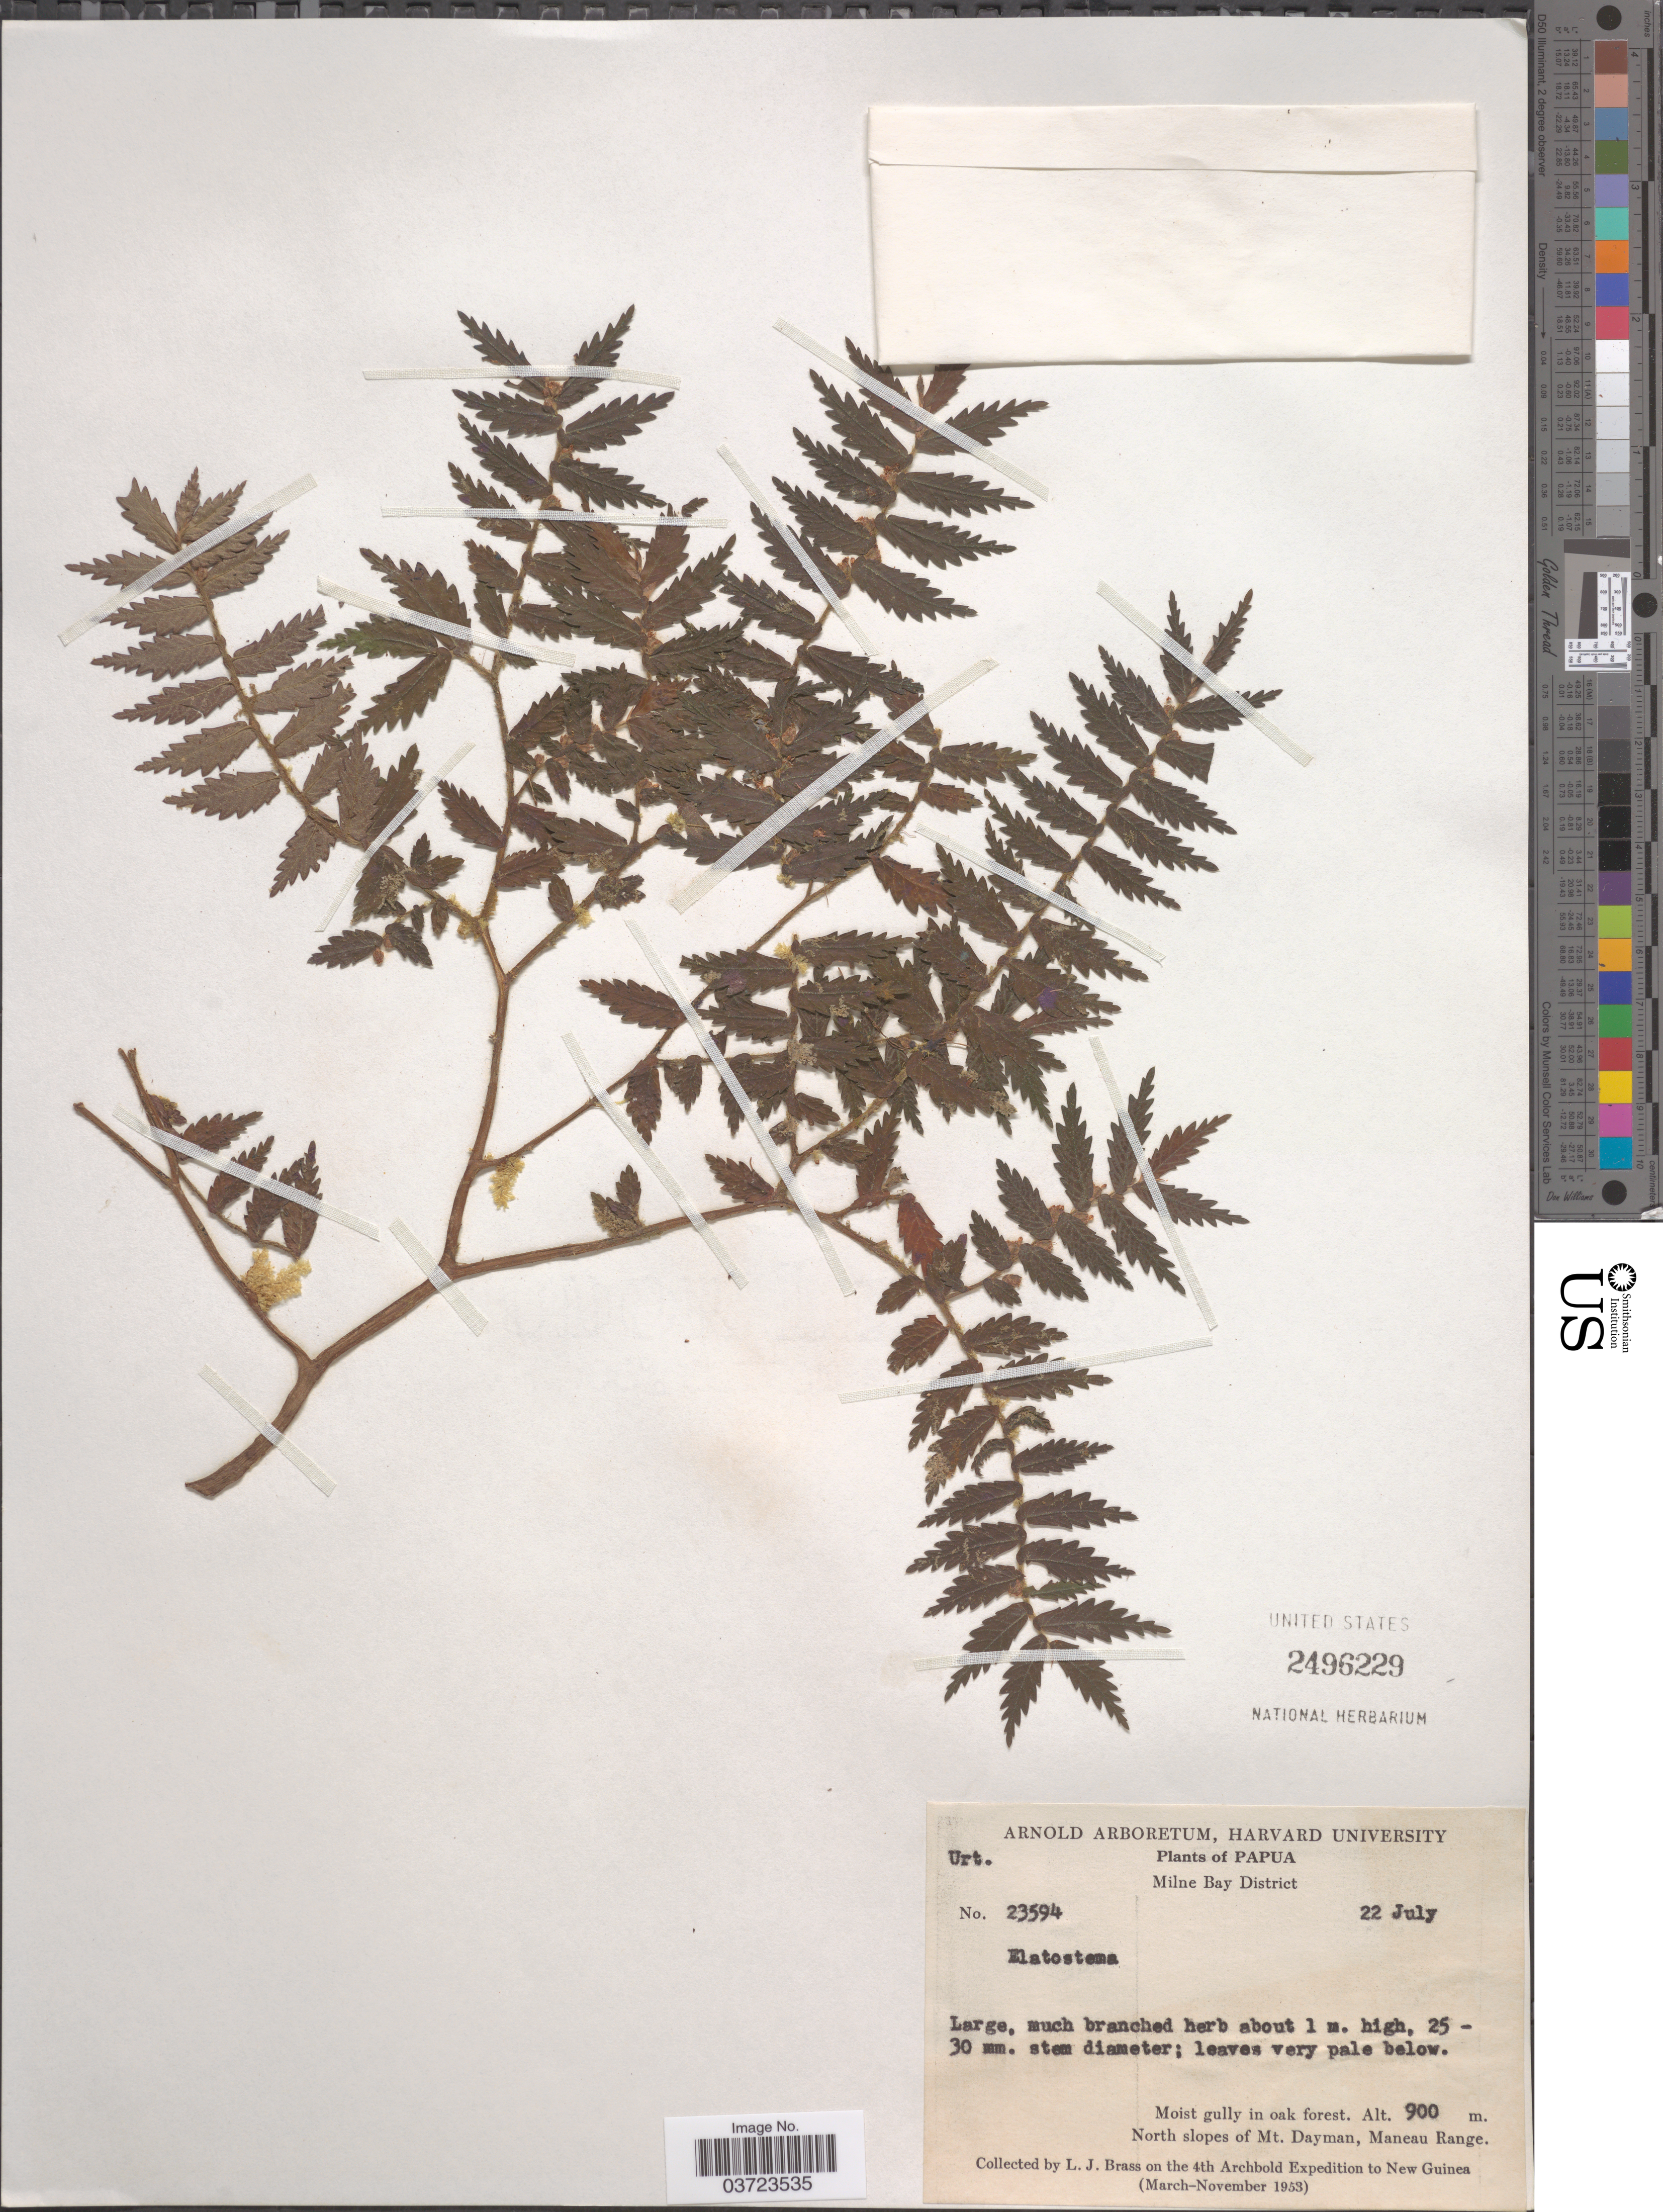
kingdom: Plantae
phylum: Tracheophyta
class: Magnoliopsida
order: Rosales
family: Urticaceae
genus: Elatostema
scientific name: Elatostema sp.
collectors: L. J. Brass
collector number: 23594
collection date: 1953-07-22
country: Papua New Guinea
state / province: Milne Bay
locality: Papua. Milne Bay District. North slopes of Mt. Dayman, Maneau Range. New Guinea.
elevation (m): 900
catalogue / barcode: US 2496229